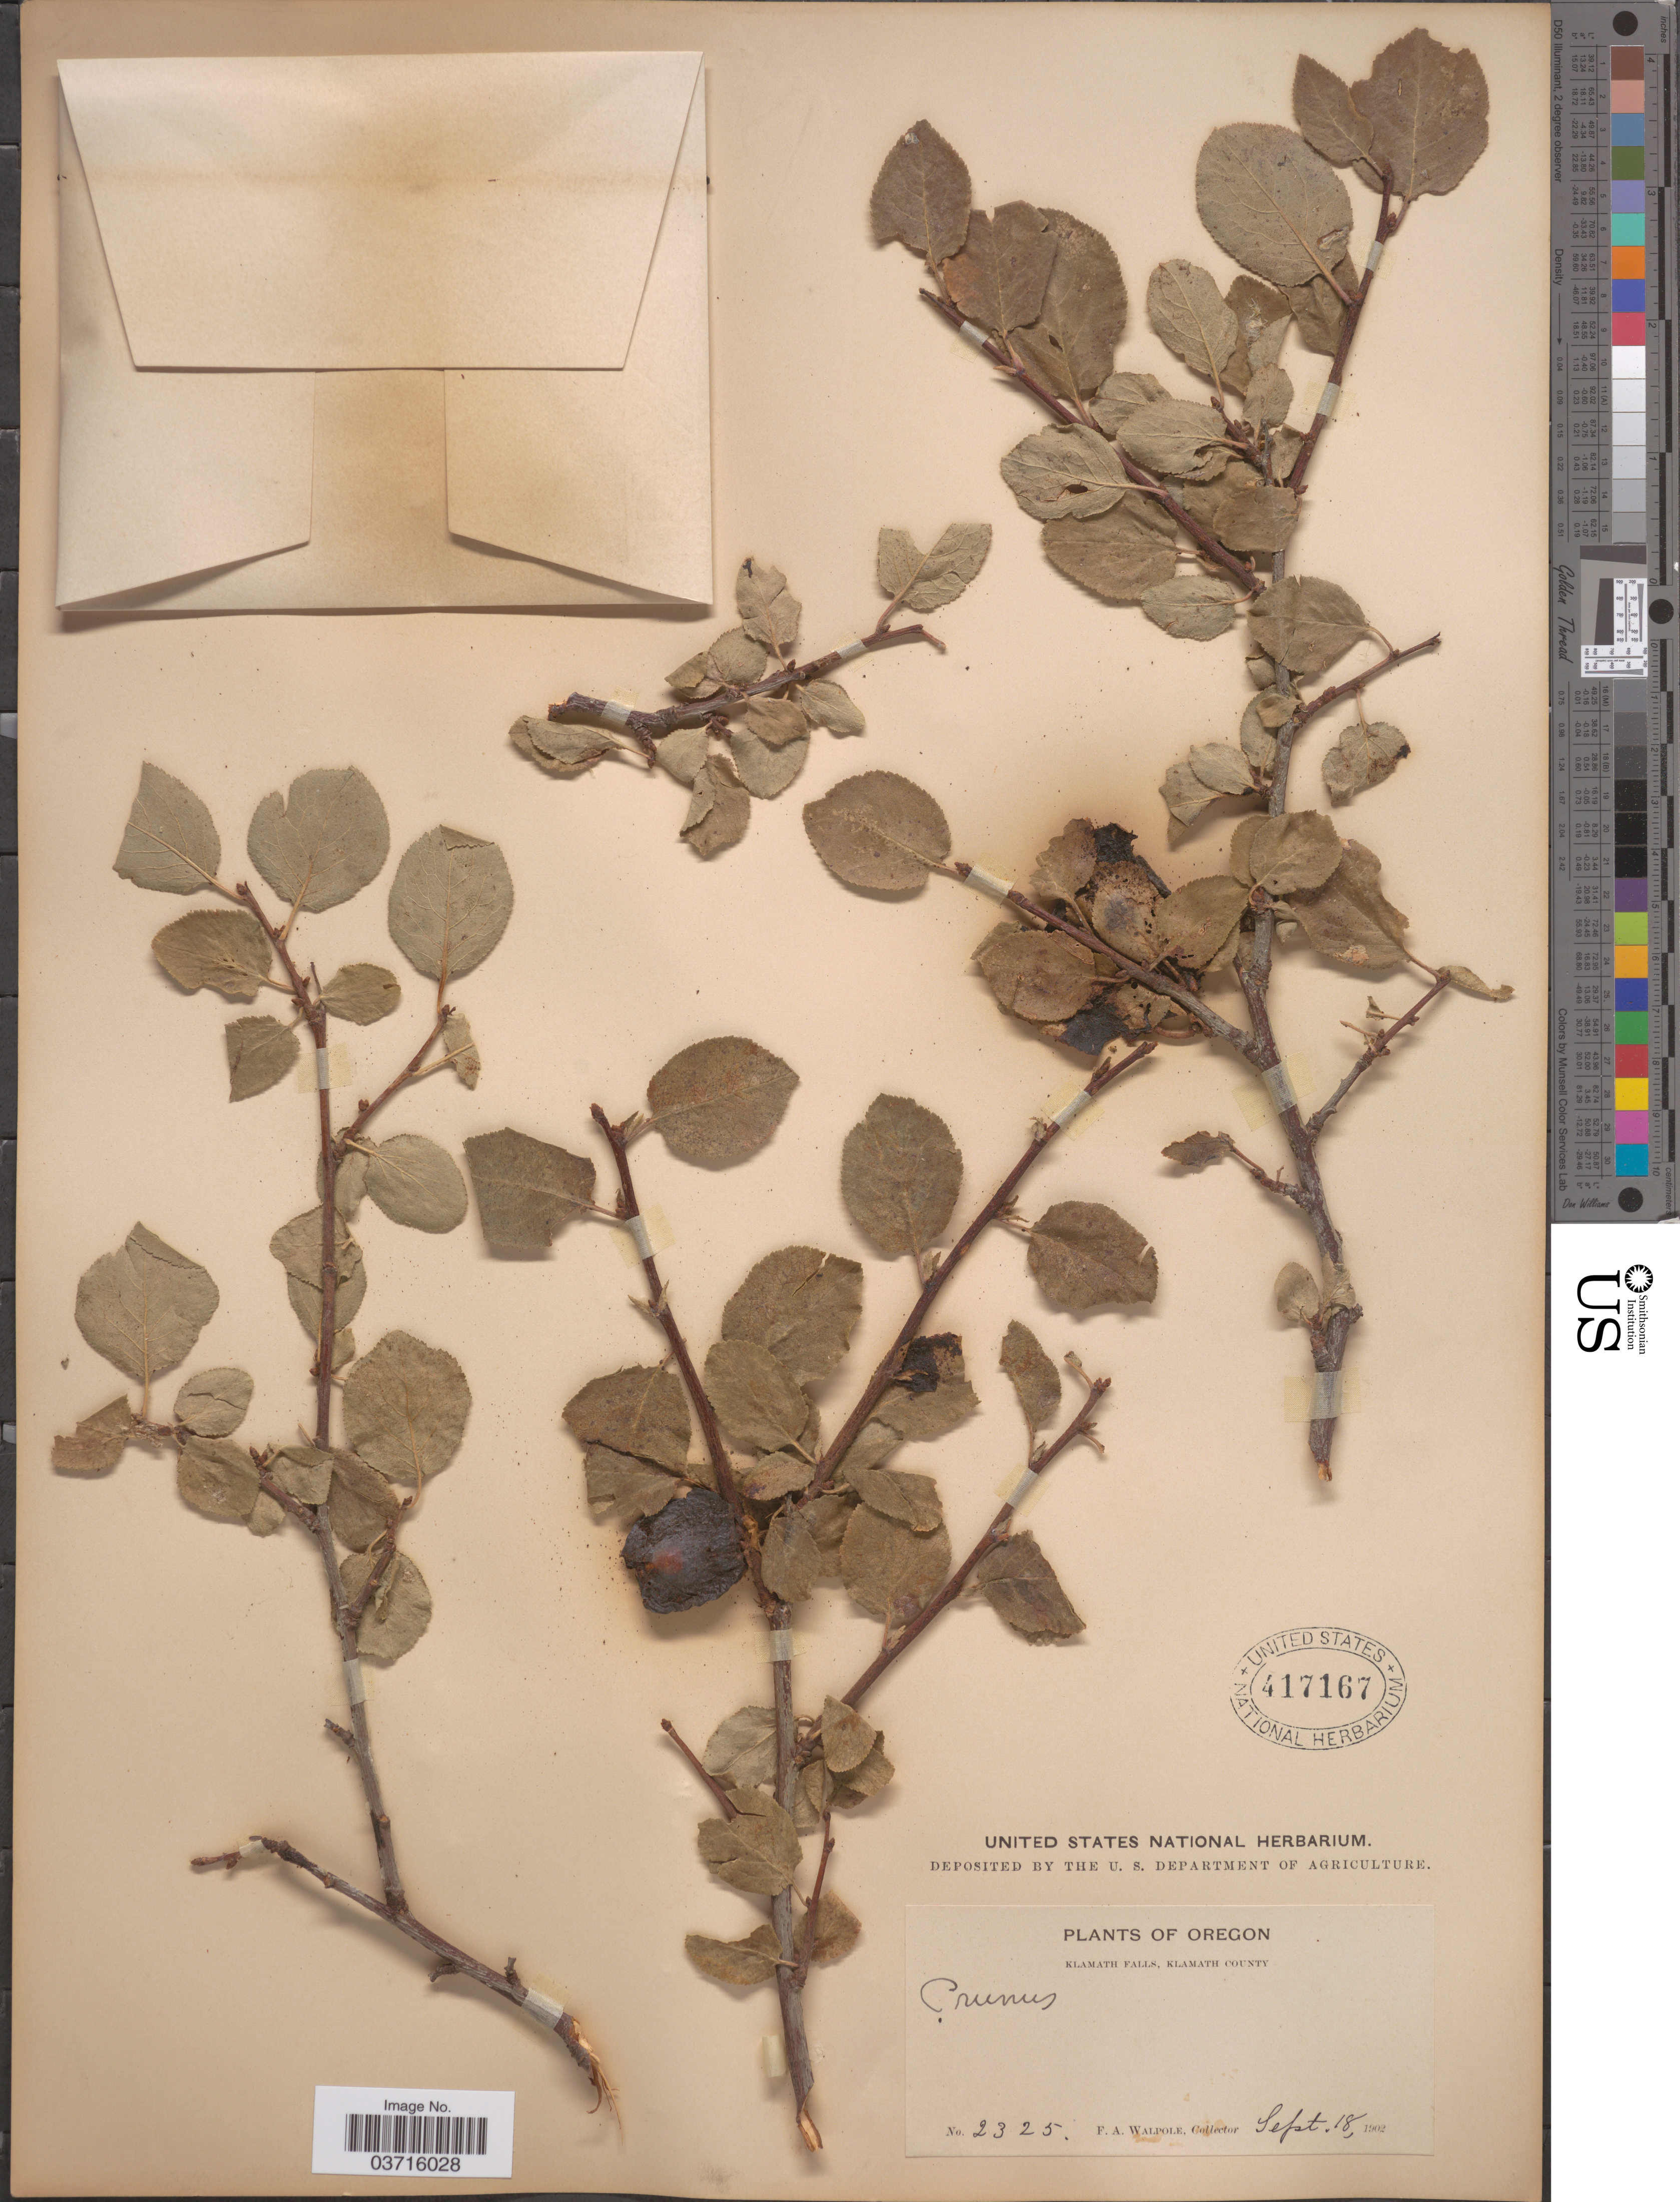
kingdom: Plantae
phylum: Tracheophyta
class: Magnoliopsida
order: Rosales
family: Rosaceae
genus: Prunus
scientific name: Prunus oregana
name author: Greene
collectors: F. Walpole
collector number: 2325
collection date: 1902-09-18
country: United States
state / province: Oregon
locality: Klamath Falls, Klamath County.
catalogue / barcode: US 417167